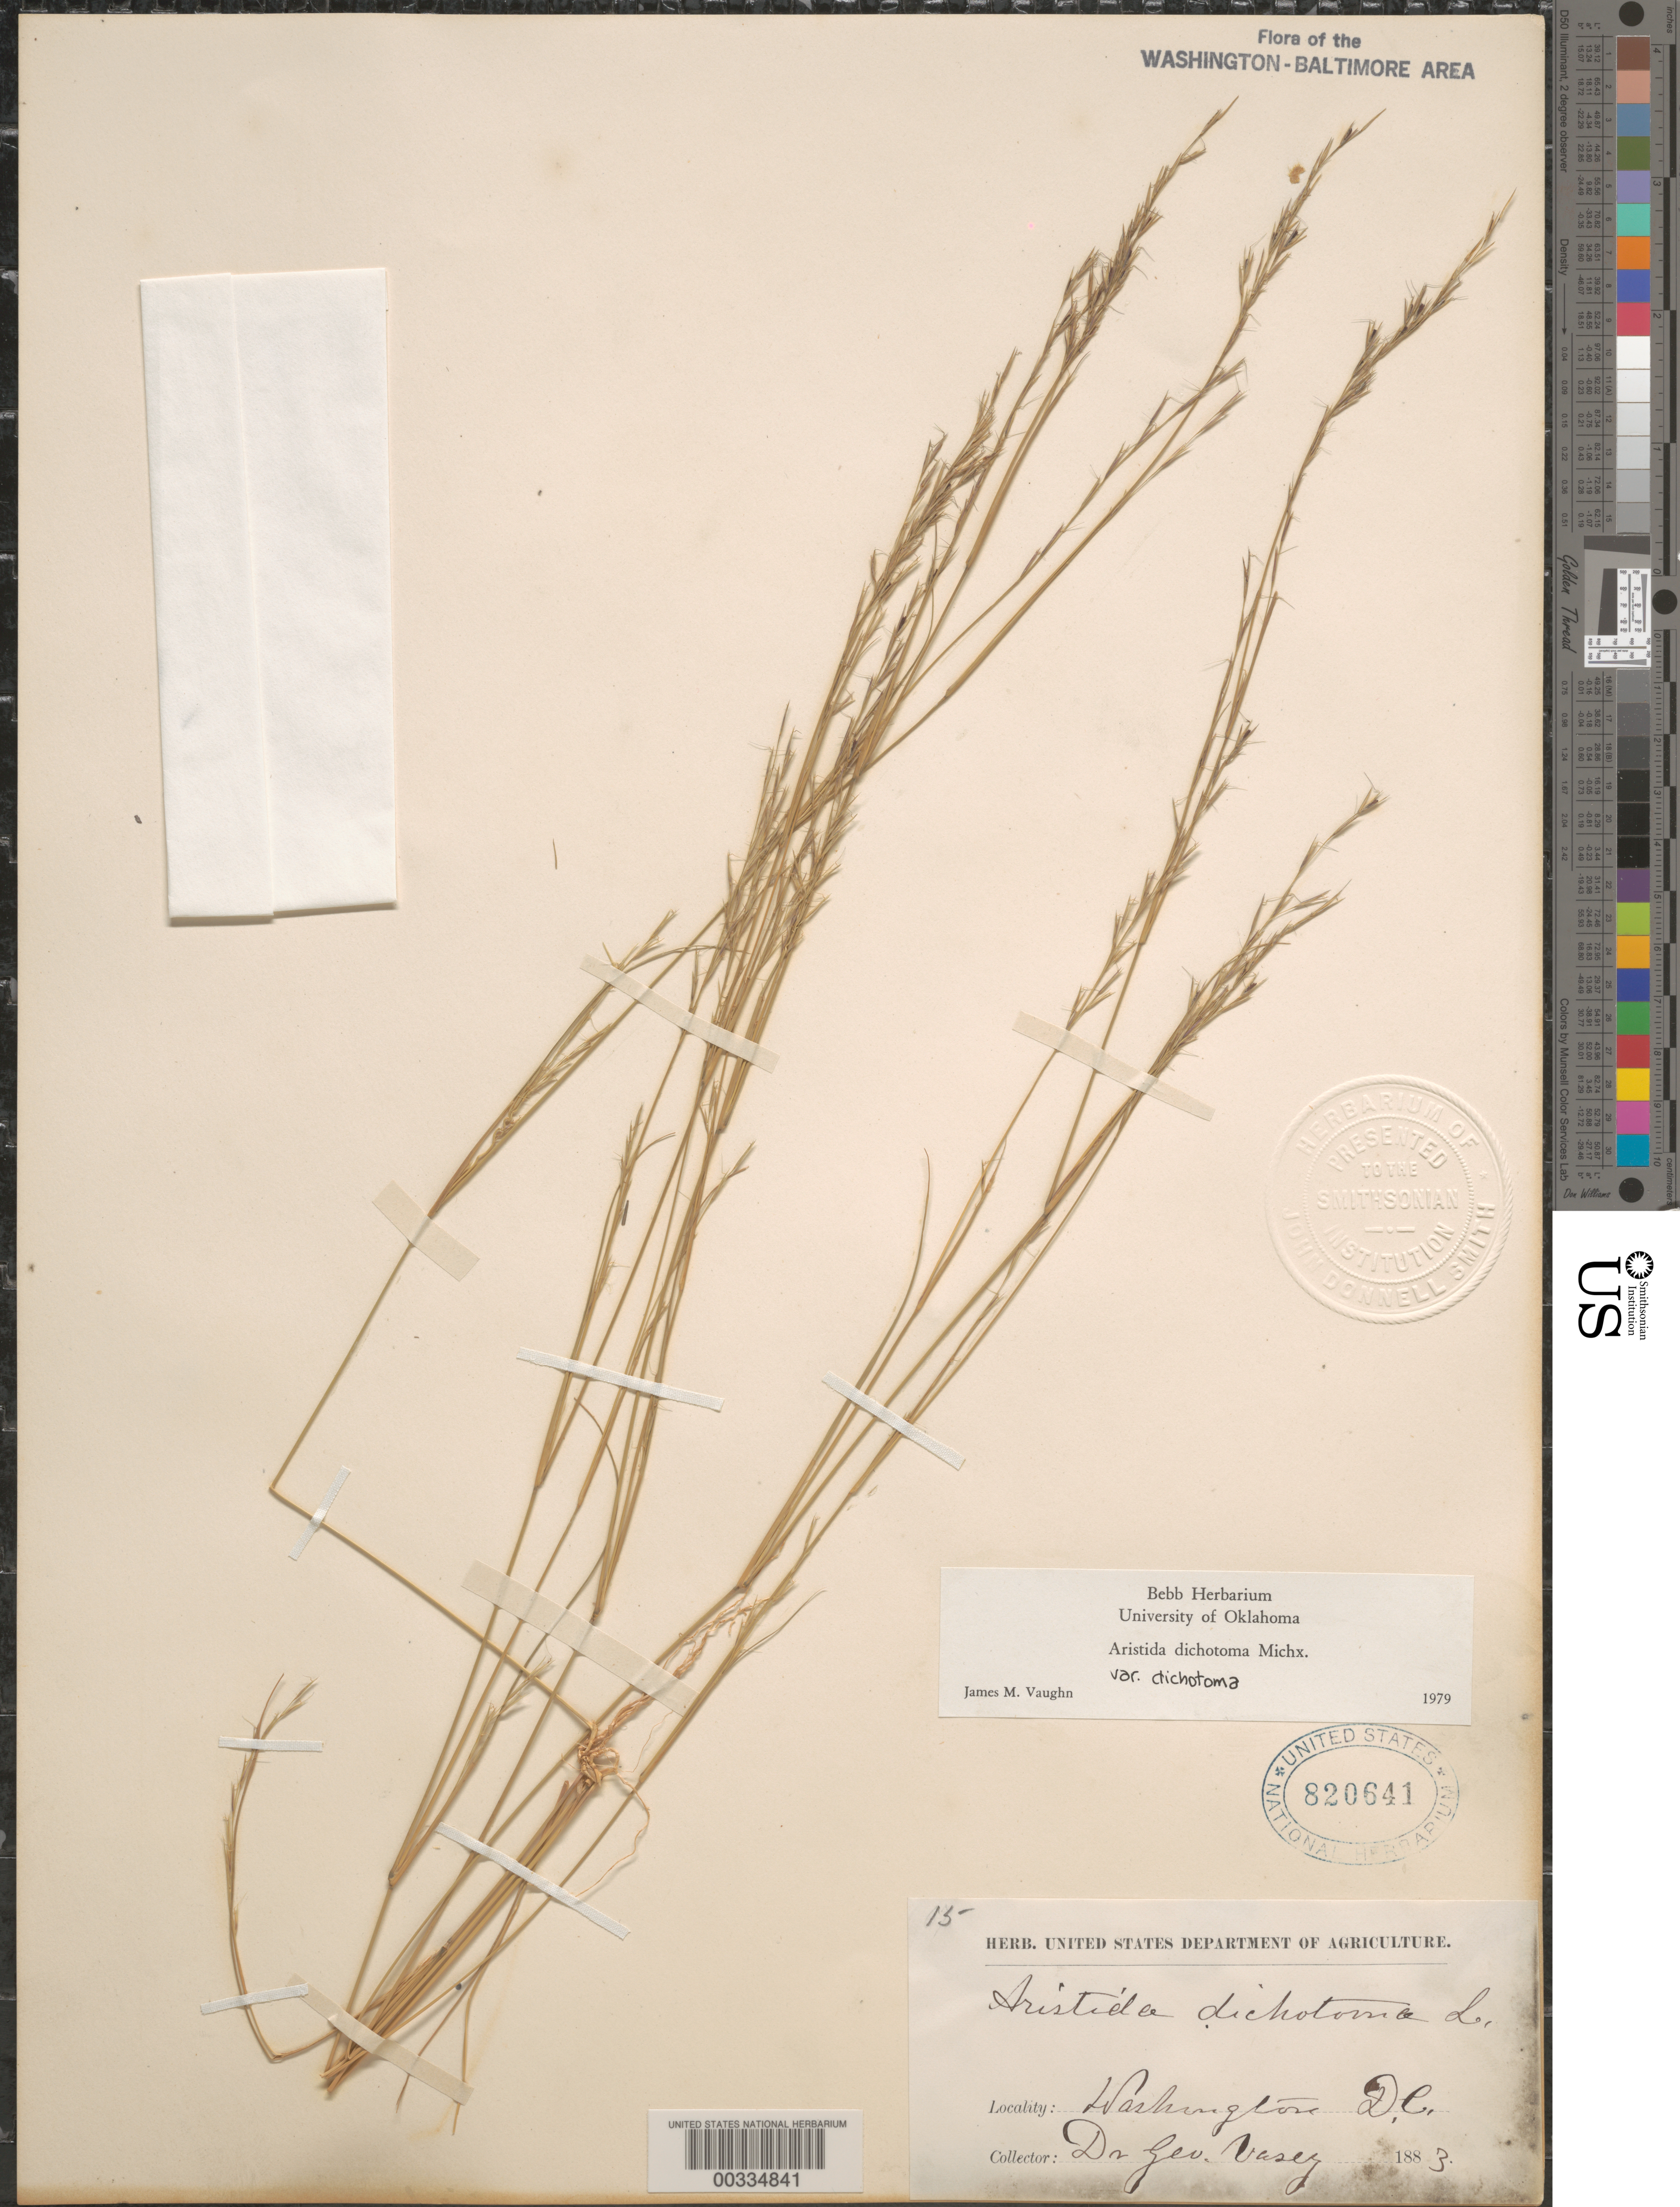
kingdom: Plantae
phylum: Tracheophyta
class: Liliopsida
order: Poales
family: Poaceae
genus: Aristida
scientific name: Aristida dichotoma var. dichotoma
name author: Michx.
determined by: Vaughn, J. M.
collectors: G. Vasey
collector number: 15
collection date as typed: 1883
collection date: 1883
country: United States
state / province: District of Columbia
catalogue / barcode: US 820641